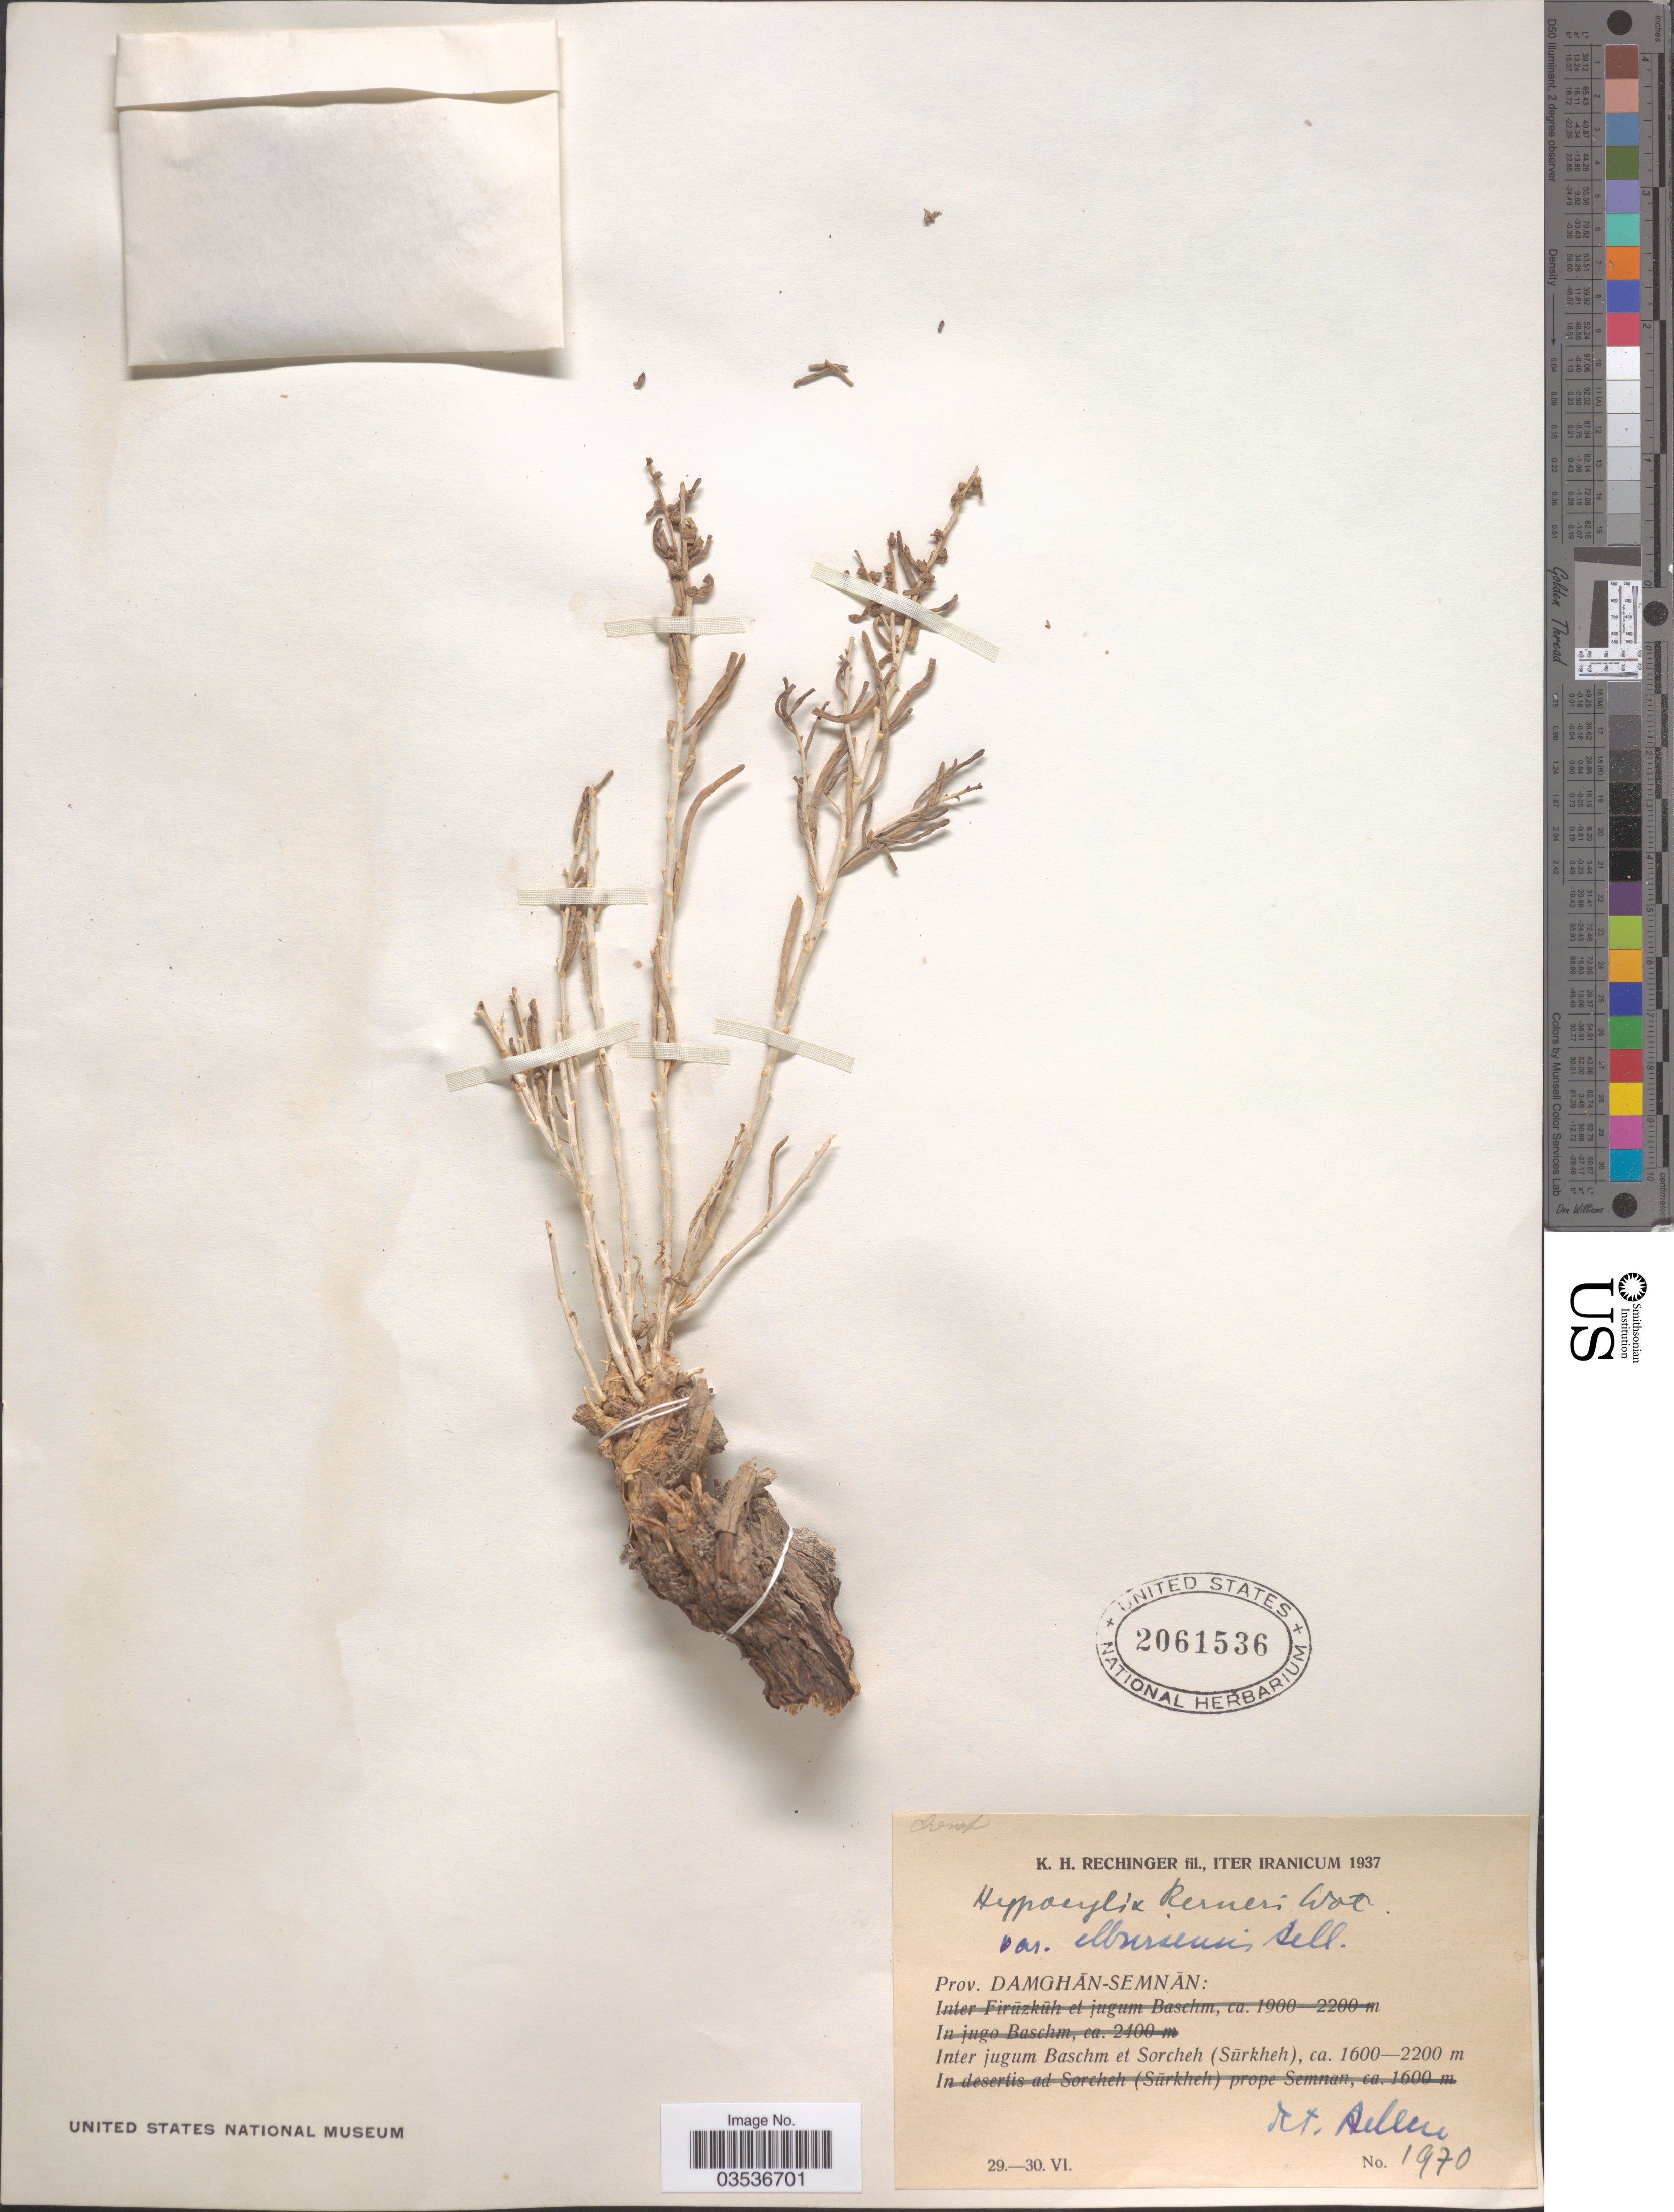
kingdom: Plantae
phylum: Tracheophyta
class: Magnoliopsida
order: Caryophyllales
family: Amaranthaceae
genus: Soda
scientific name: Soda kerneri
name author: (Wol.) Akhani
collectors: K. H. Rechinger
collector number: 1970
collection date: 1937-06-29/1937-06-30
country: Iran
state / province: Semnan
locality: Prov. Damghan-Semnan: Inter jugum Baschm et Sorcheh (Surkheh).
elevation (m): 1600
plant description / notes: Cited in Fl. Iranica, no. 172. 1997 as Salsola kerneri (Wol.) Botsch.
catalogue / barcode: US 2061536